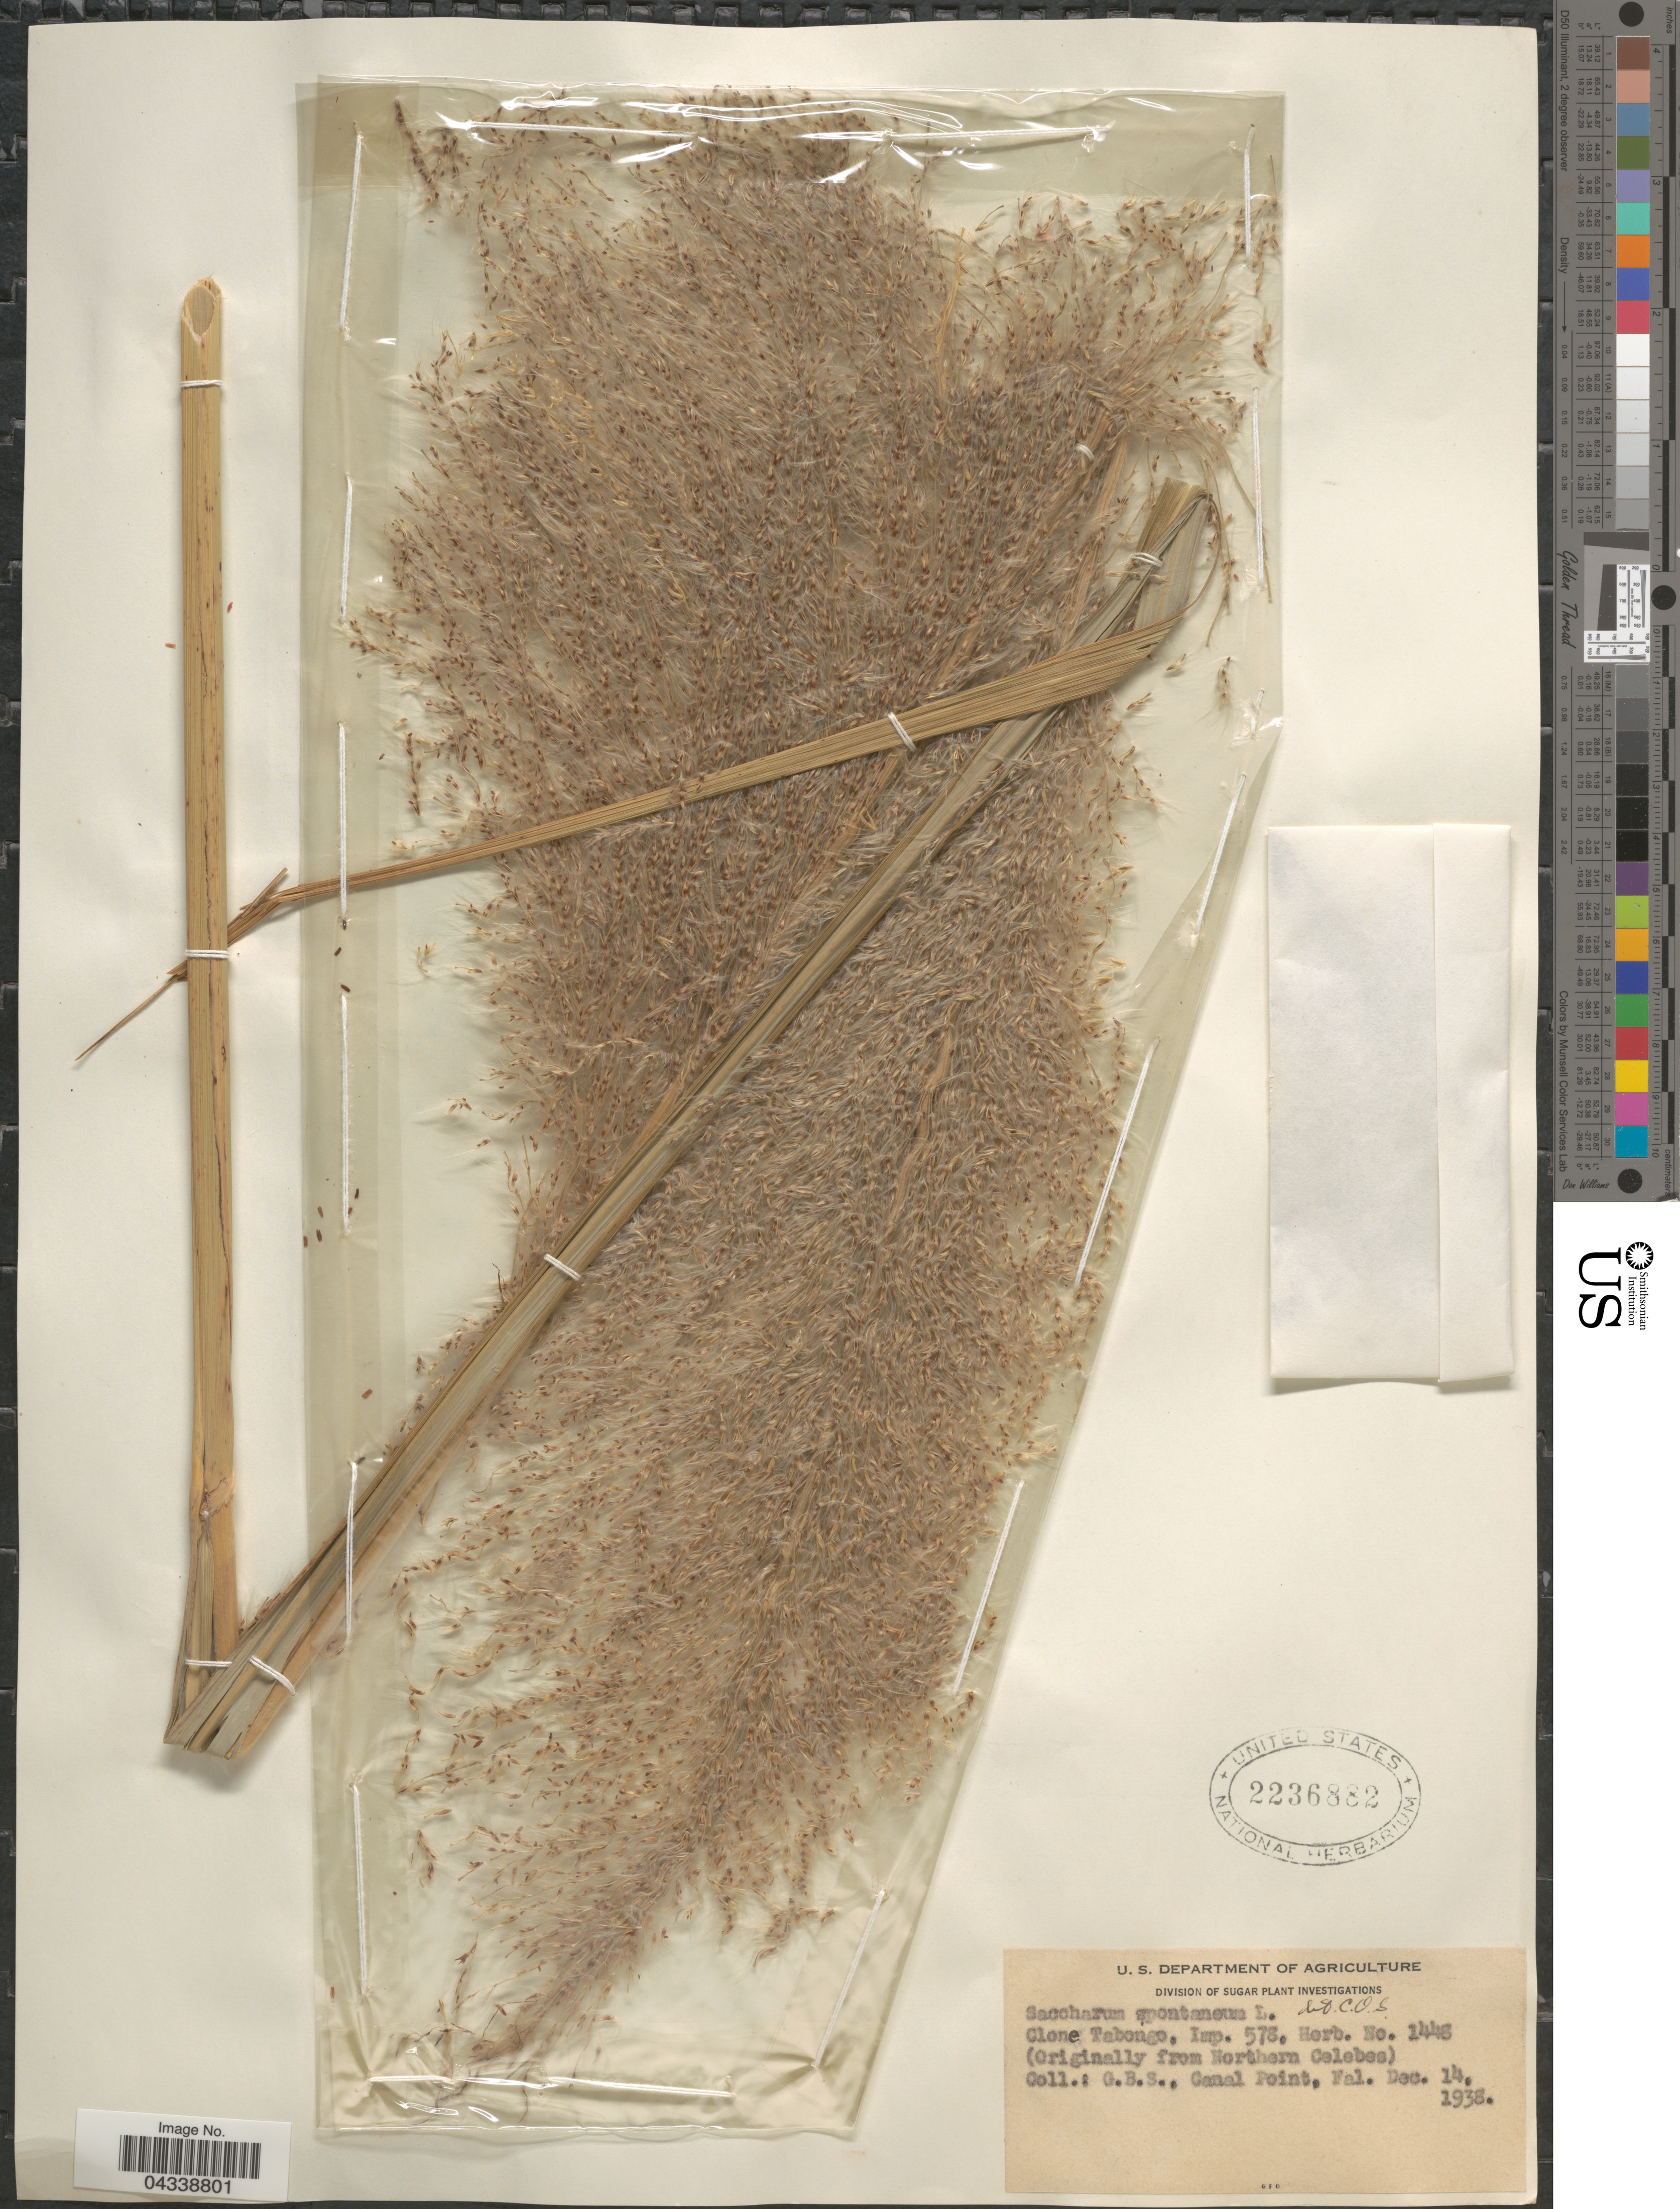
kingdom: Plantae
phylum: Tracheophyta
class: Liliopsida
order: Poales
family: Poaceae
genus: Saccharum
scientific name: Saccharum spontaneum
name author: L.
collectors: G. B. S.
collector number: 1448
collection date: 1938-12-14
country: United States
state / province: Florida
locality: Canal Point, Fal.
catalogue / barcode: US 2236882